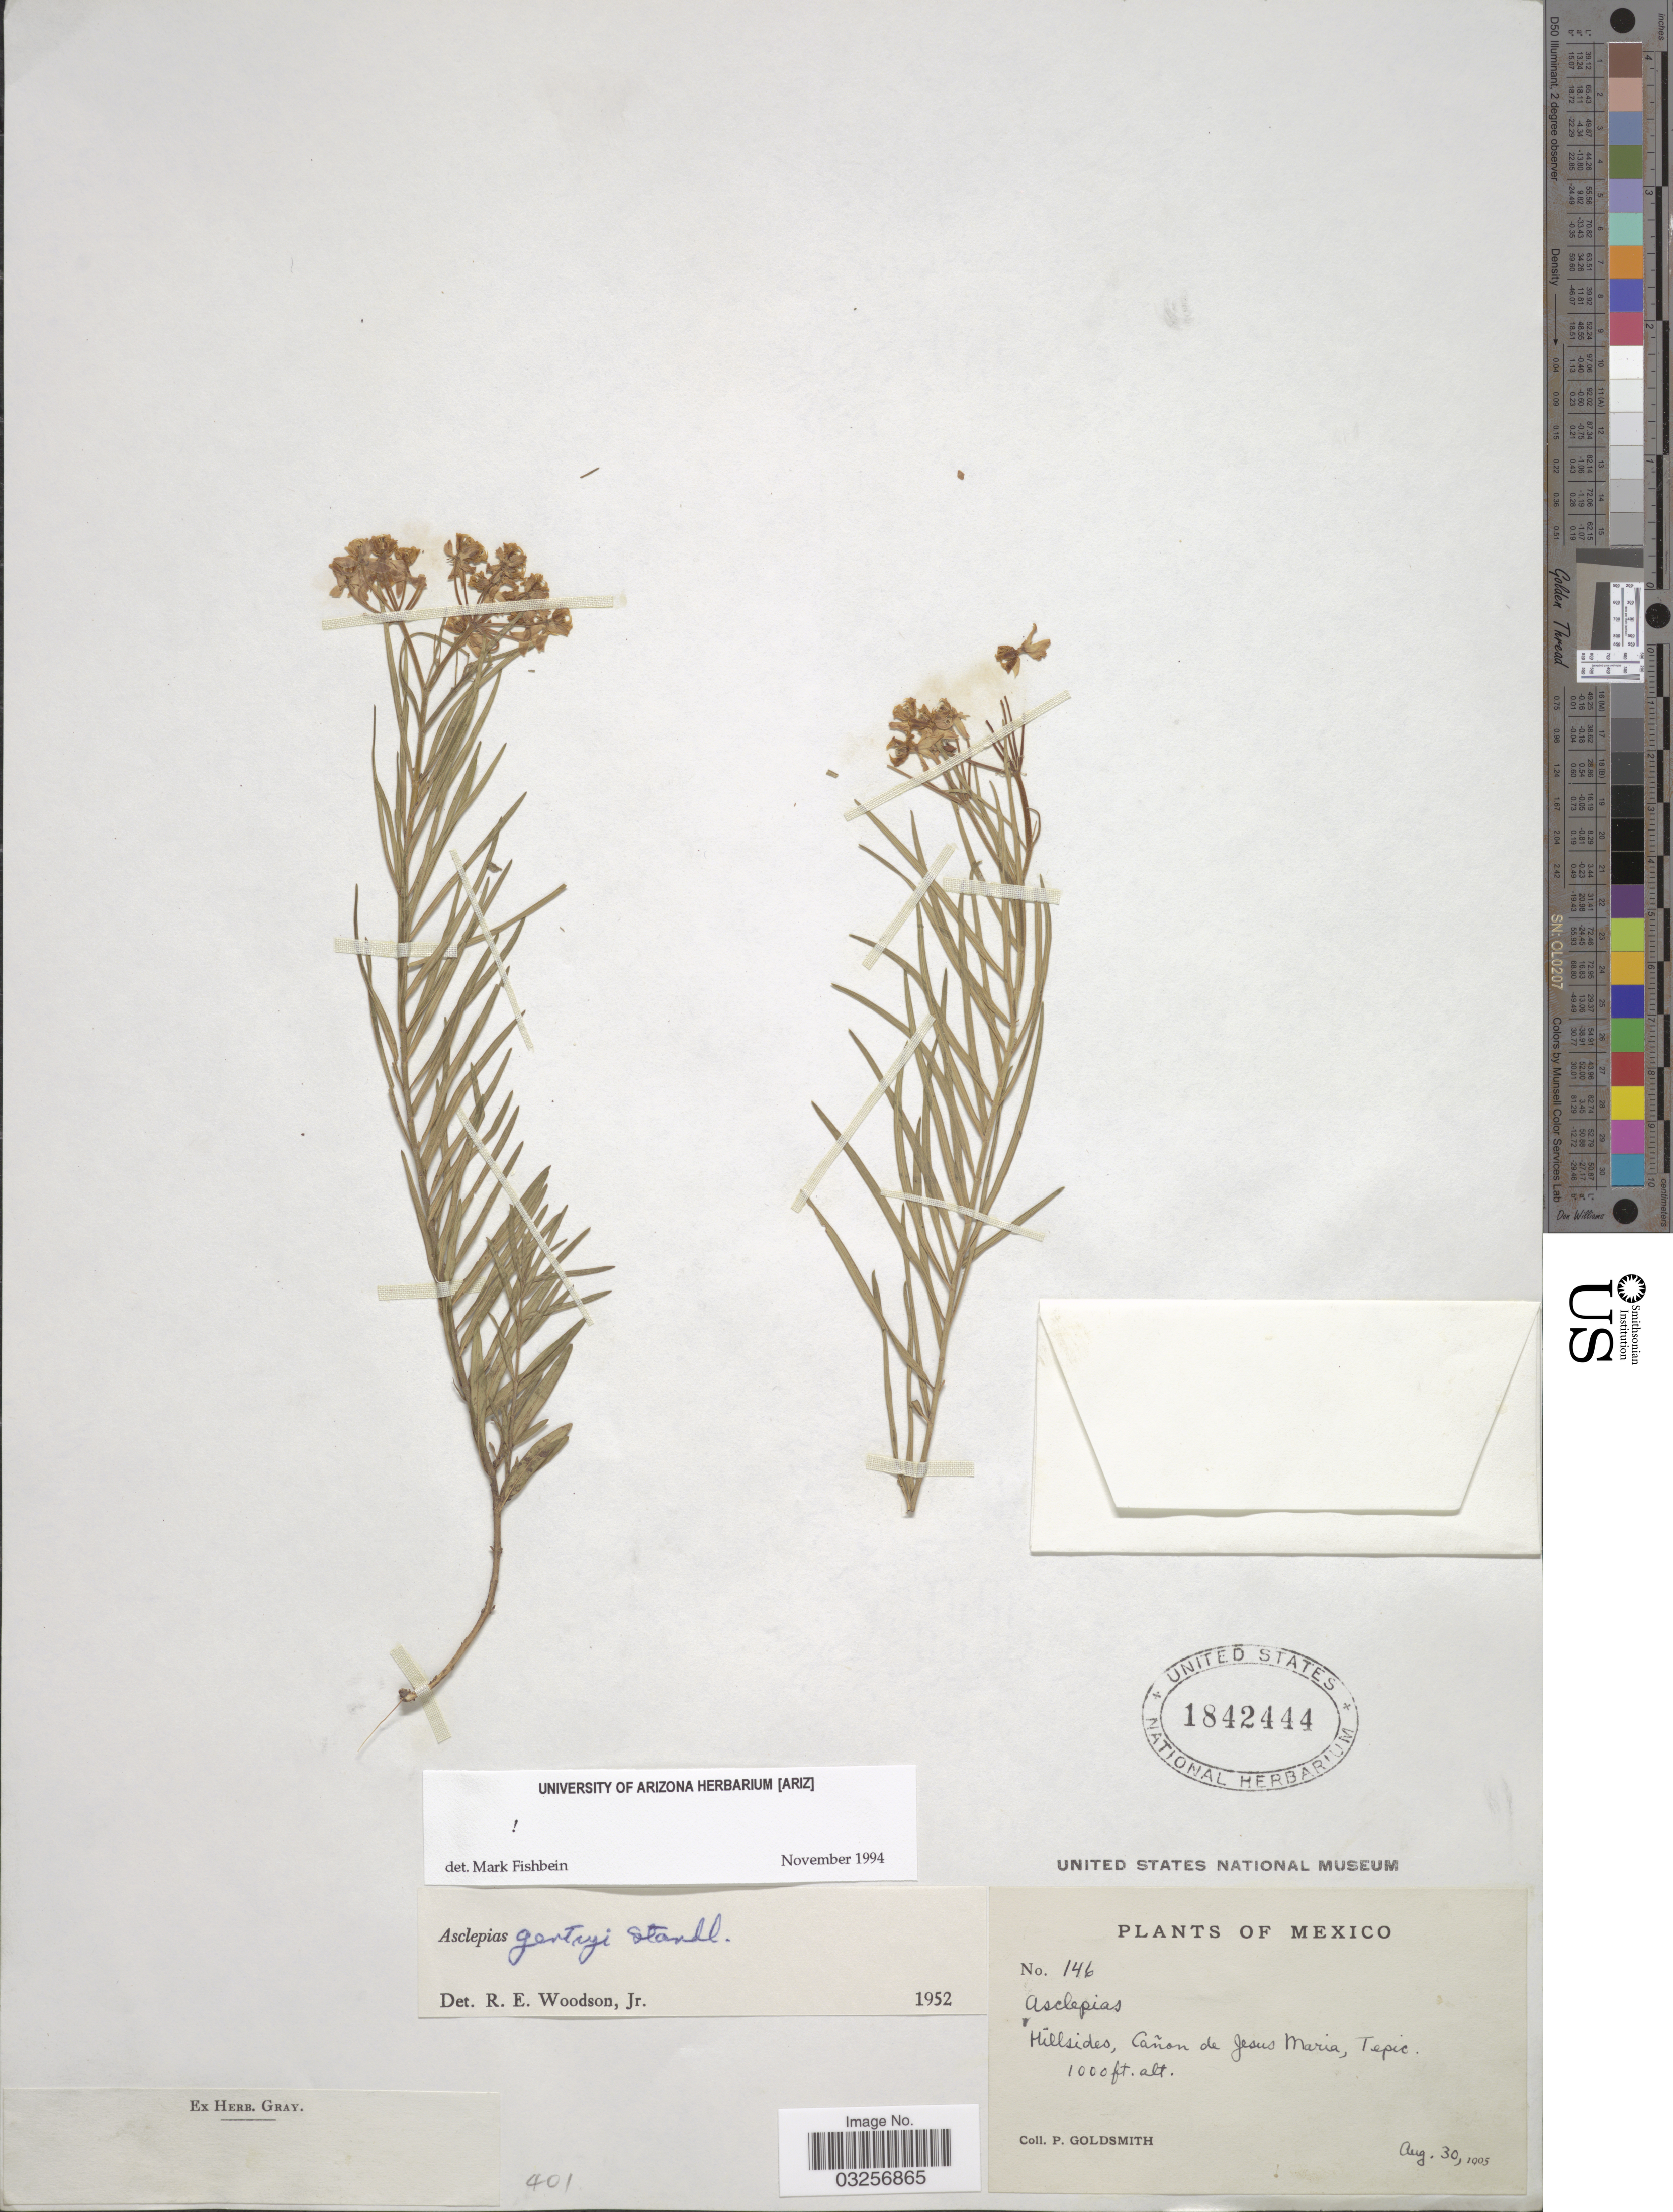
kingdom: Plantae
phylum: Tracheophyta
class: Magnoliopsida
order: Gentianales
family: Apocynaceae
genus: Asclepias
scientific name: Asclepias gentryi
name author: Standl.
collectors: P. Goldsmith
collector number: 146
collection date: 1905-08-30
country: Mexico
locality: Hillsides, Cañon de Jesus Maria, Tepic.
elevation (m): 305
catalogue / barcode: US 1842444